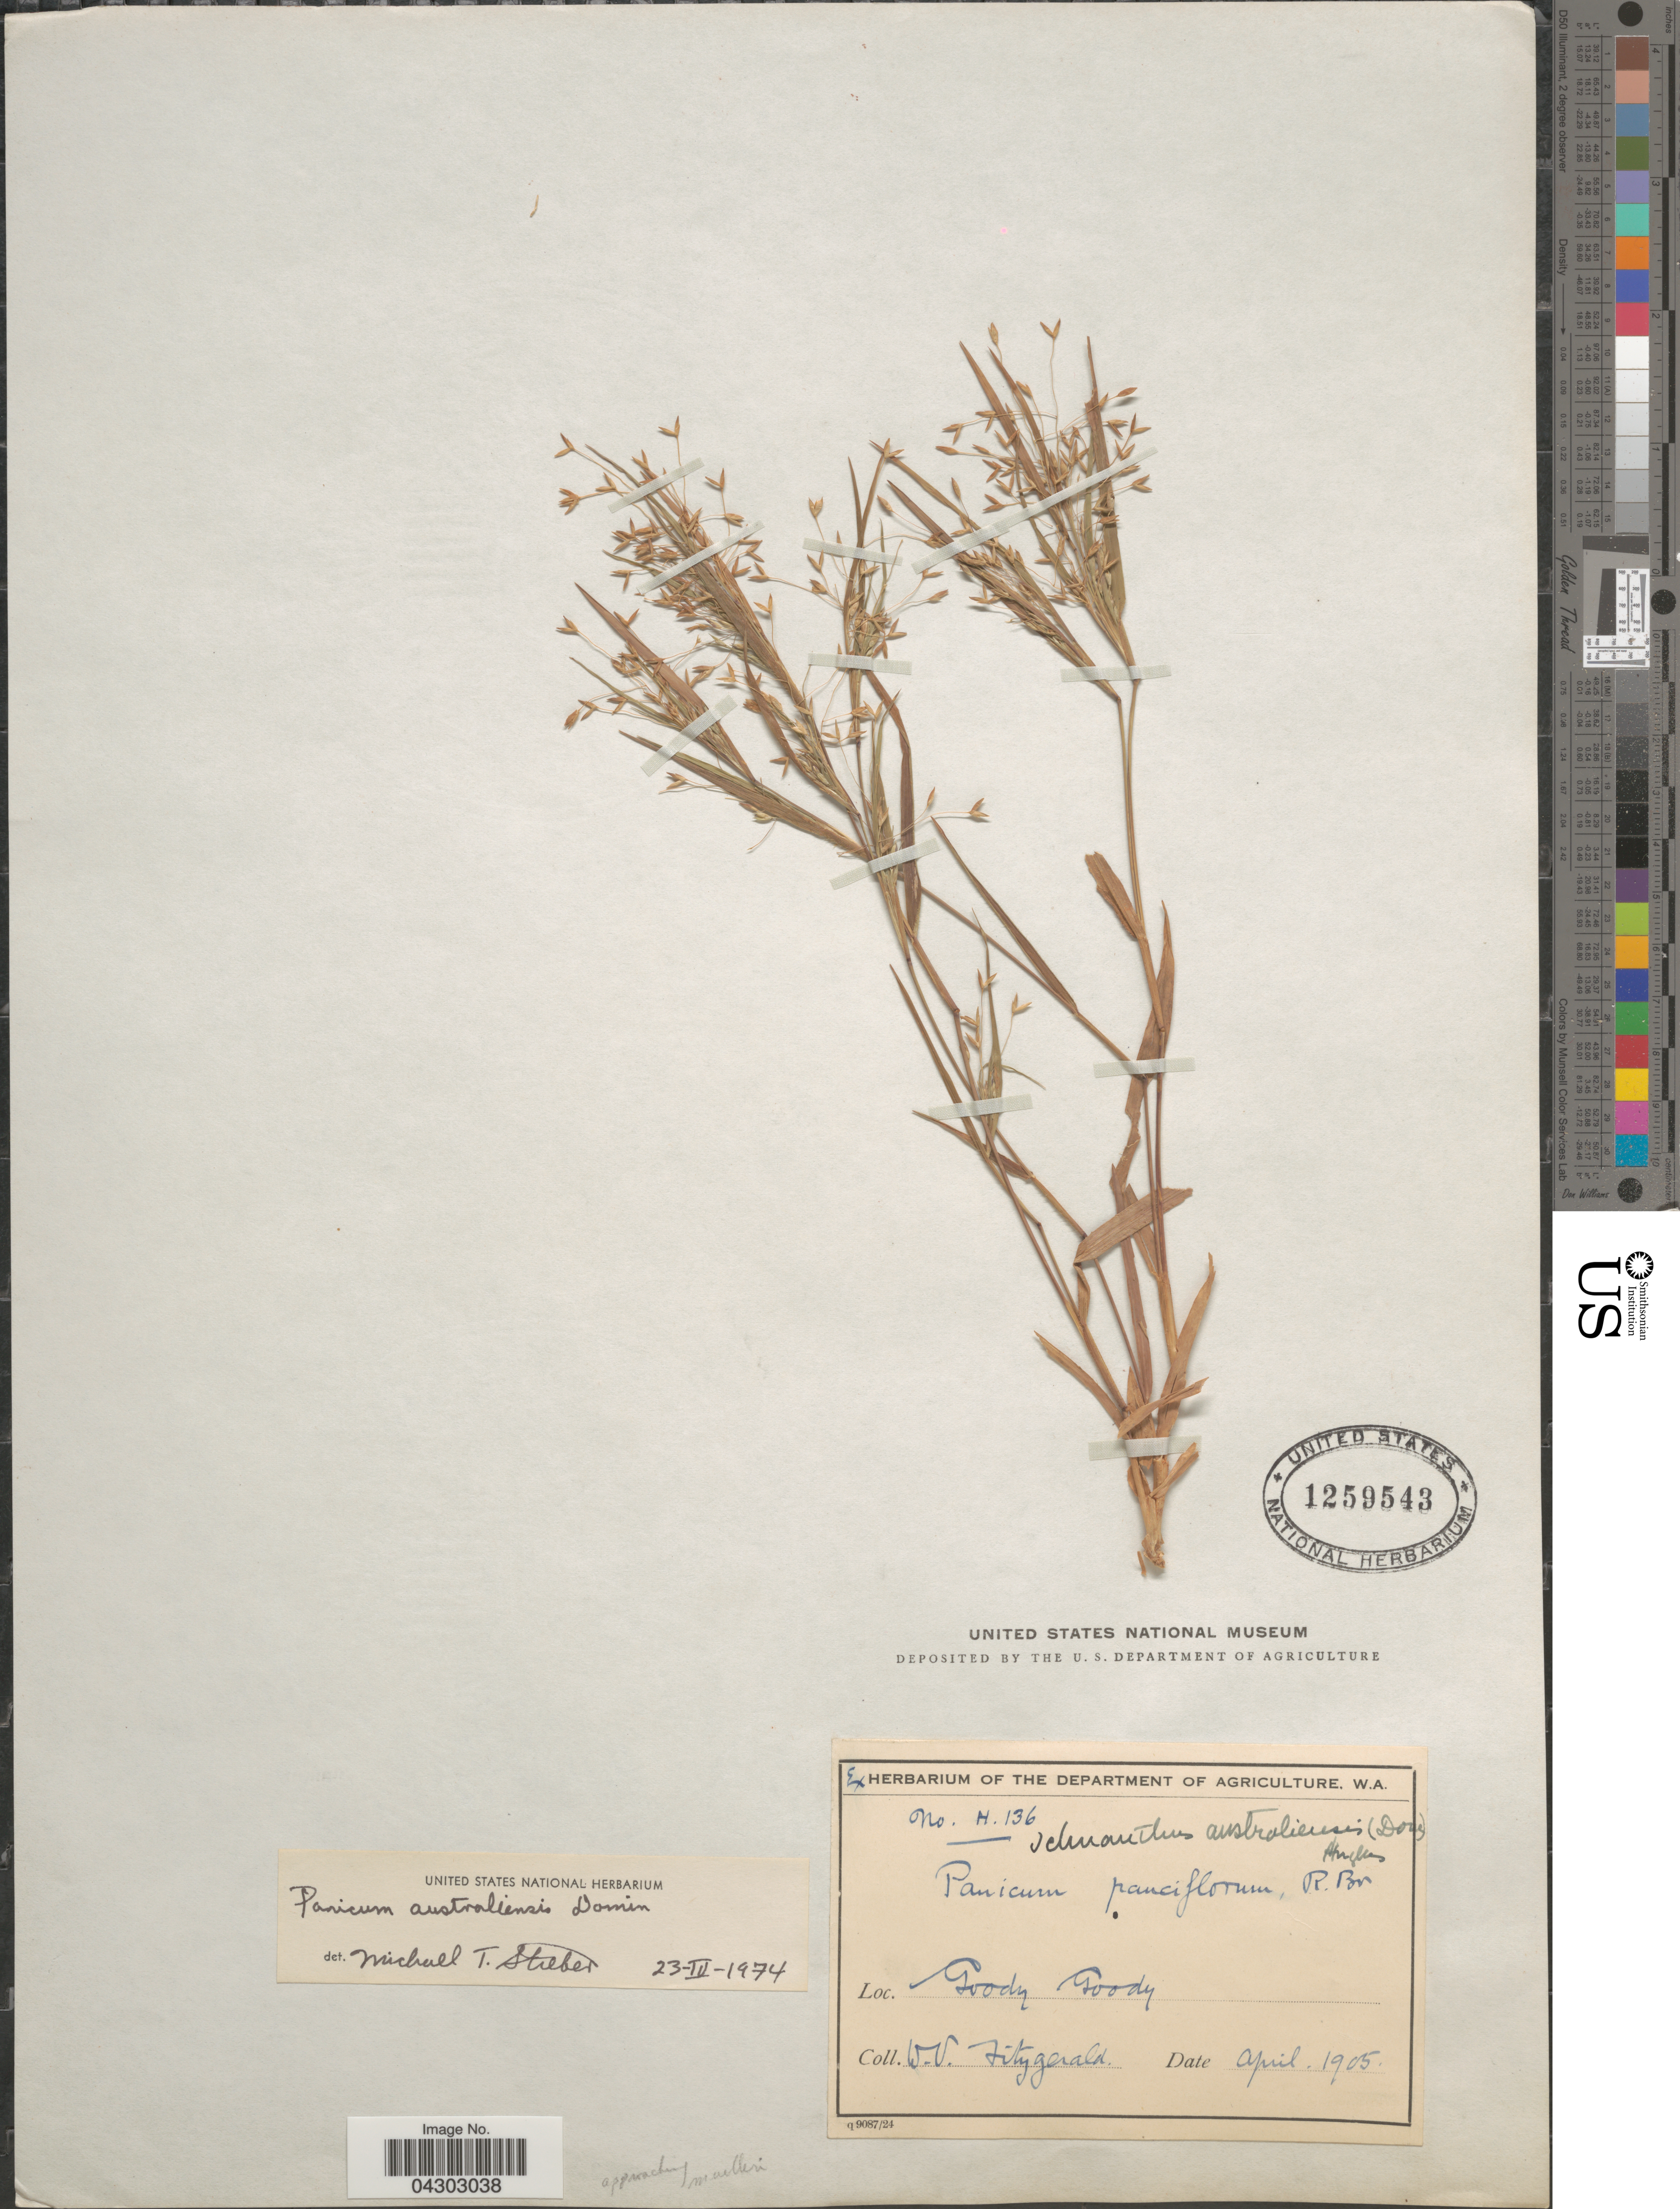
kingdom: Plantae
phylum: Tracheophyta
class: Liliopsida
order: Poales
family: Poaceae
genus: Panicum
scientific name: Panicum australiense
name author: Domin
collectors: W. Fitzgerald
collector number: H.136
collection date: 1905-04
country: Australia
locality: Goody Goody.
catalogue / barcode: US 1259543